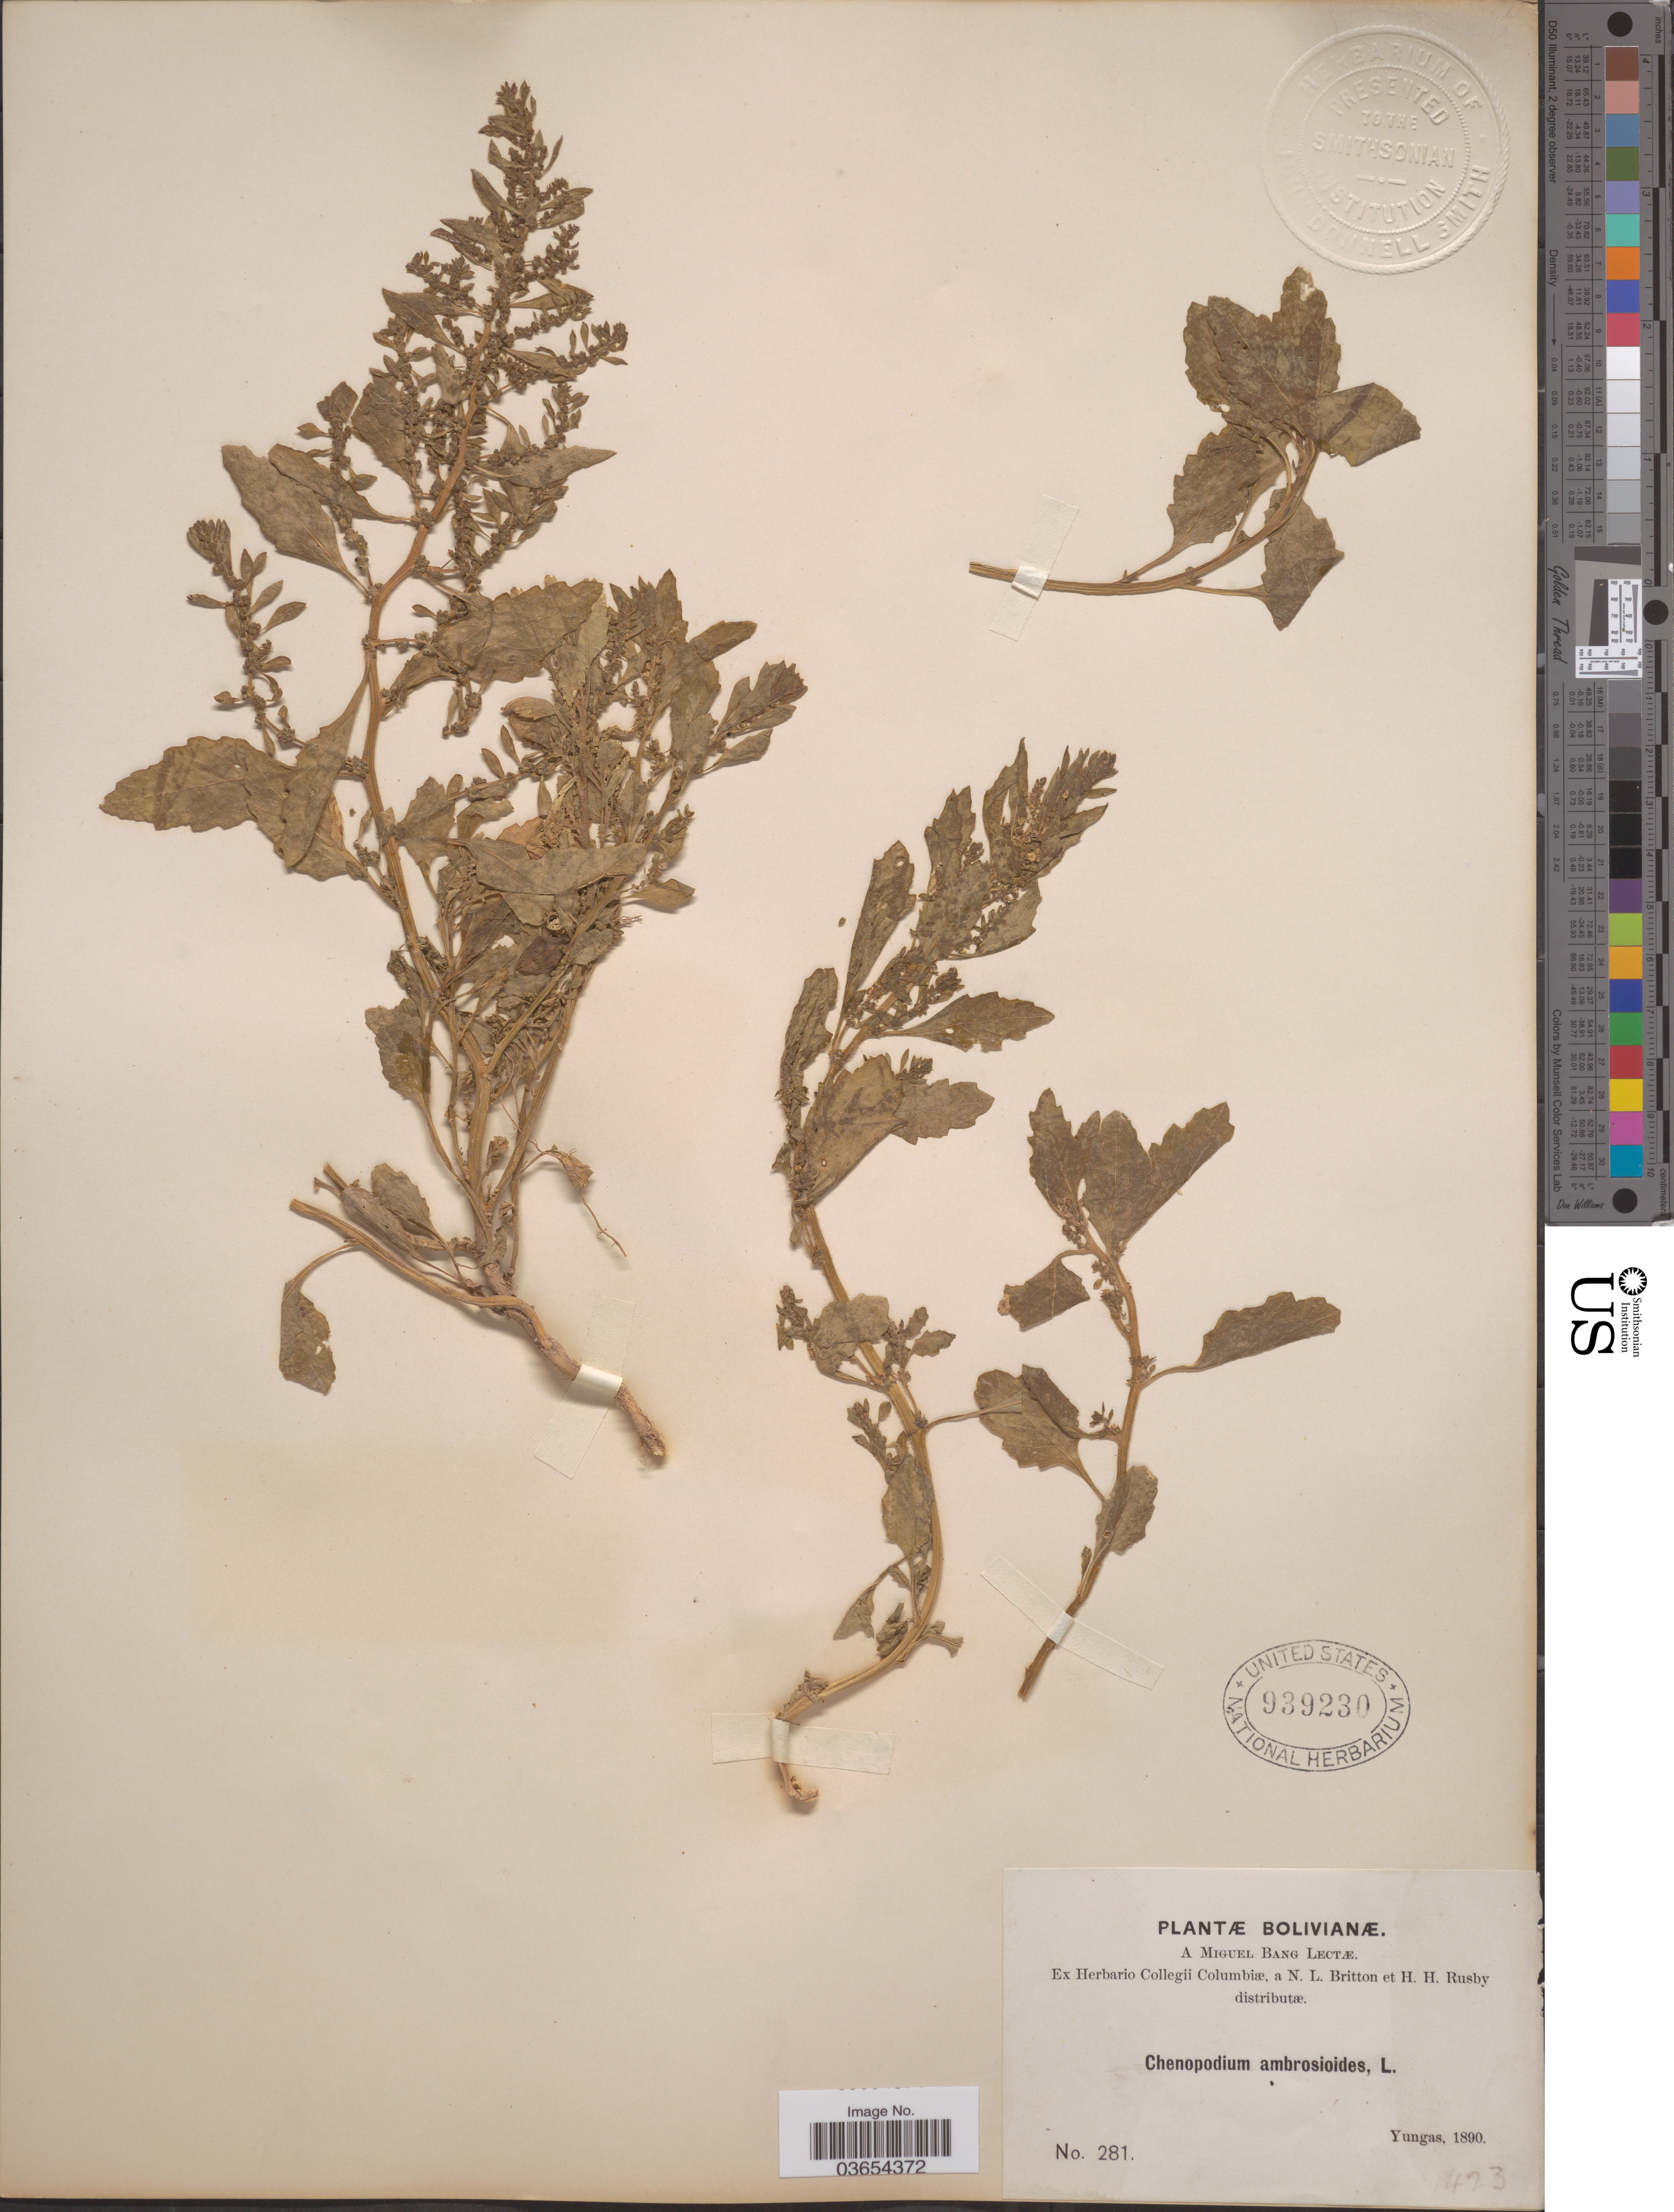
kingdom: Plantae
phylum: Tracheophyta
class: Magnoliopsida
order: Caryophyllales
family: Amaranthaceae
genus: Chenopodium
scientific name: Chenopodium ambrosioides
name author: L.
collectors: M. Bang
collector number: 281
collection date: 1890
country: Bolivia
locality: Yungas.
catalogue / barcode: US 939230